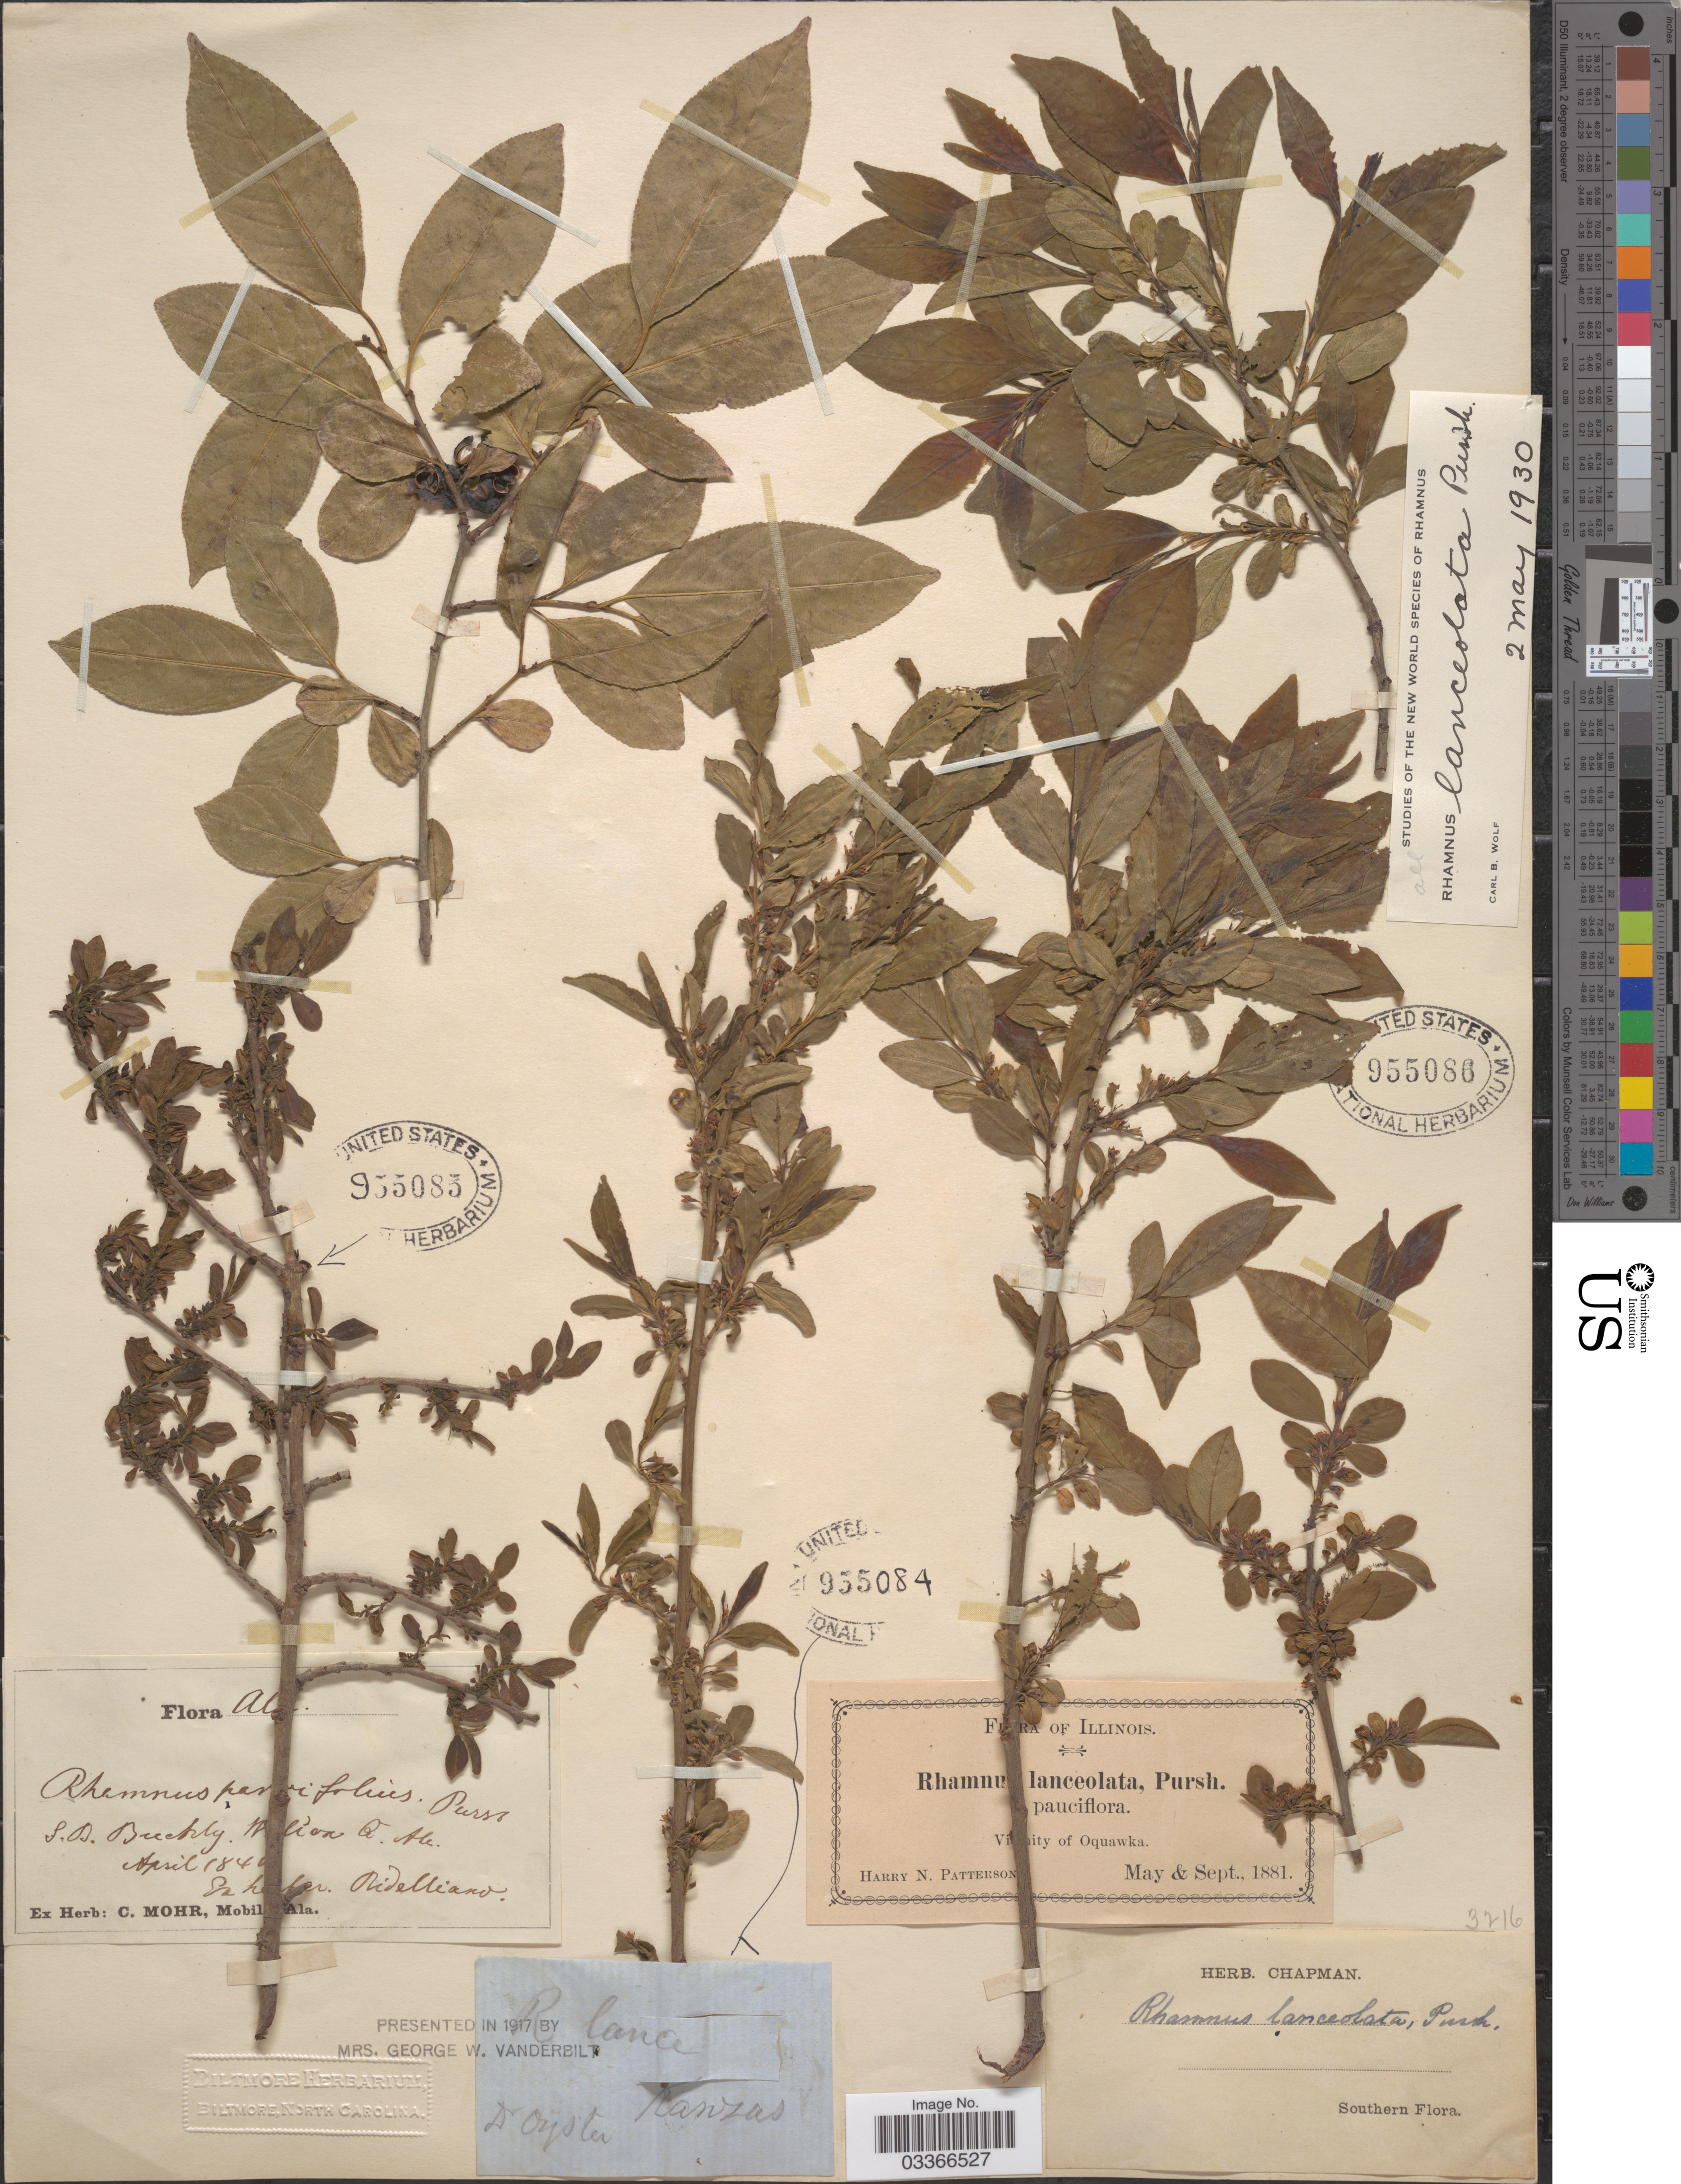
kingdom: Plantae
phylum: Tracheophyta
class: Magnoliopsida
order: Rosales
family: Rhamnaceae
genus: Rhamnus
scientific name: Rhamnus lanceolata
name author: Pursh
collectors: H. N. Patterson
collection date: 1881-05/1881-09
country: United States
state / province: Illinois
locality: Vicinity of Oquawka.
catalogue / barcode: US 955086-2